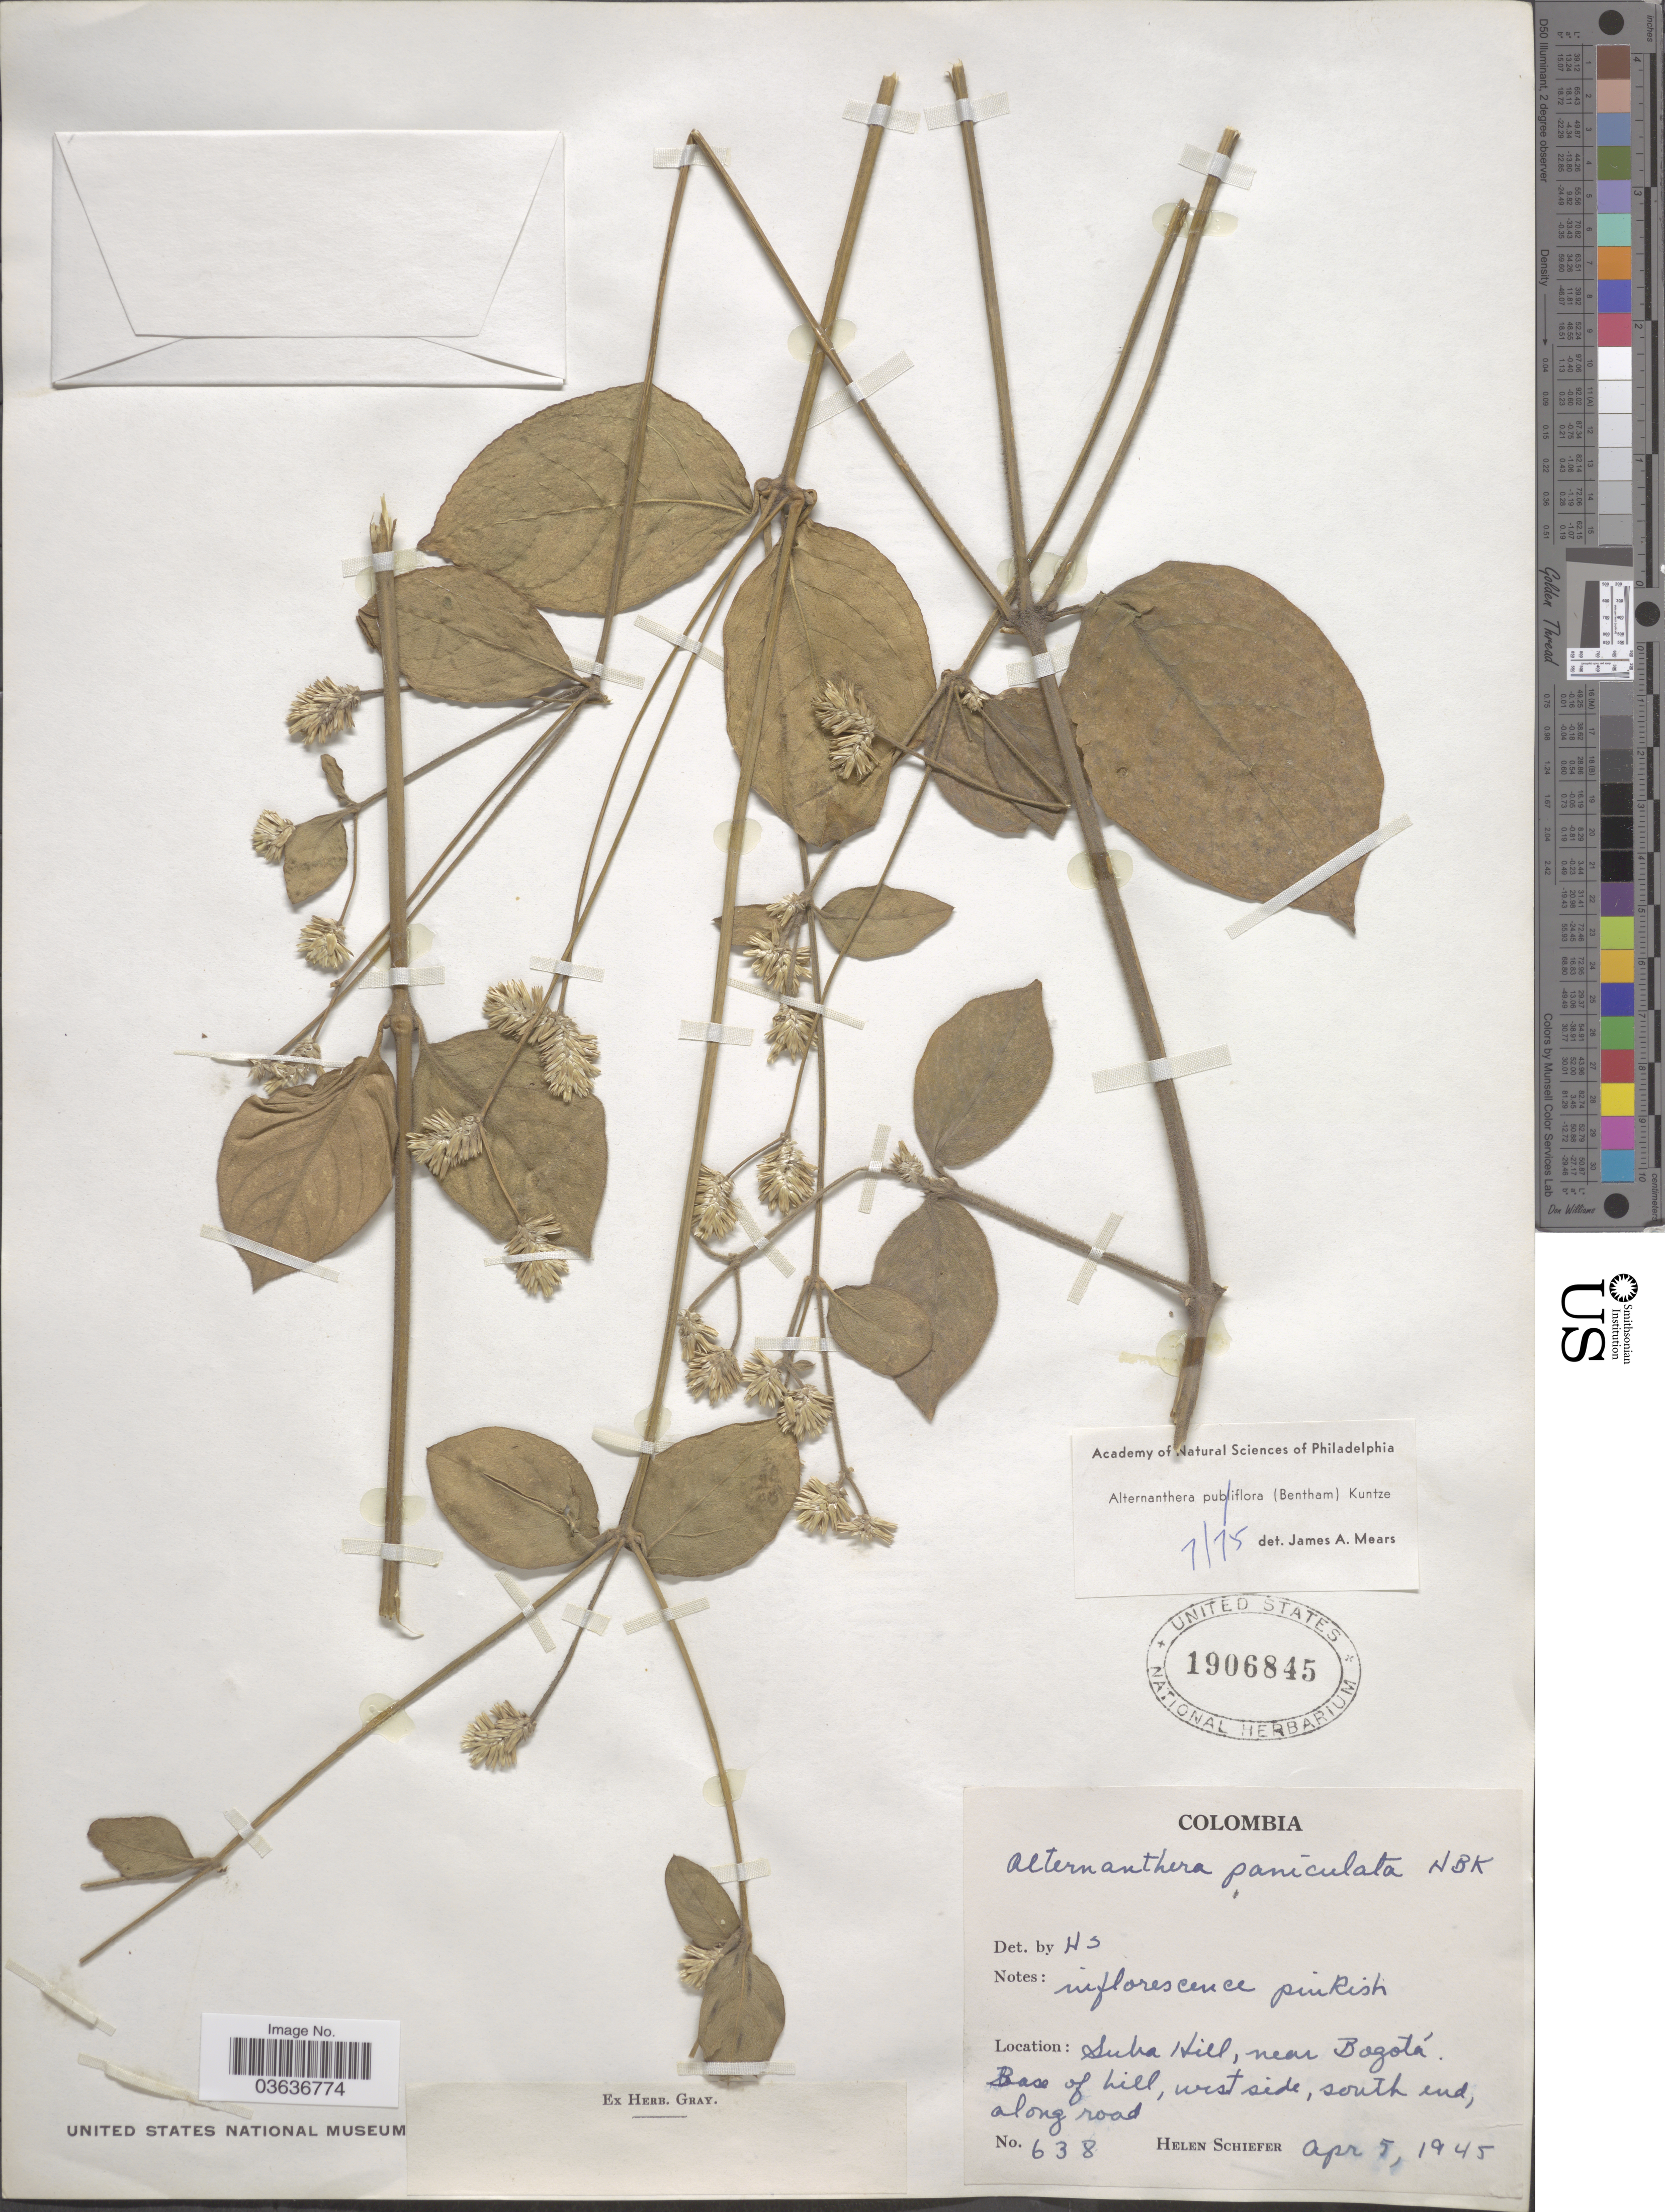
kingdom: Plantae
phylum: Tracheophyta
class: Magnoliopsida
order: Caryophyllales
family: Amaranthaceae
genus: Alternanthera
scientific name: Alternanthera pubiflora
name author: (Benth.) Kuntze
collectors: H. Schiefer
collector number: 638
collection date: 1945-04-05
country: Colombia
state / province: Bogota D.C.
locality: Suba Hill, near Bogotá. Base of hill, west side, south end, along road.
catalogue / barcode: US 1906845